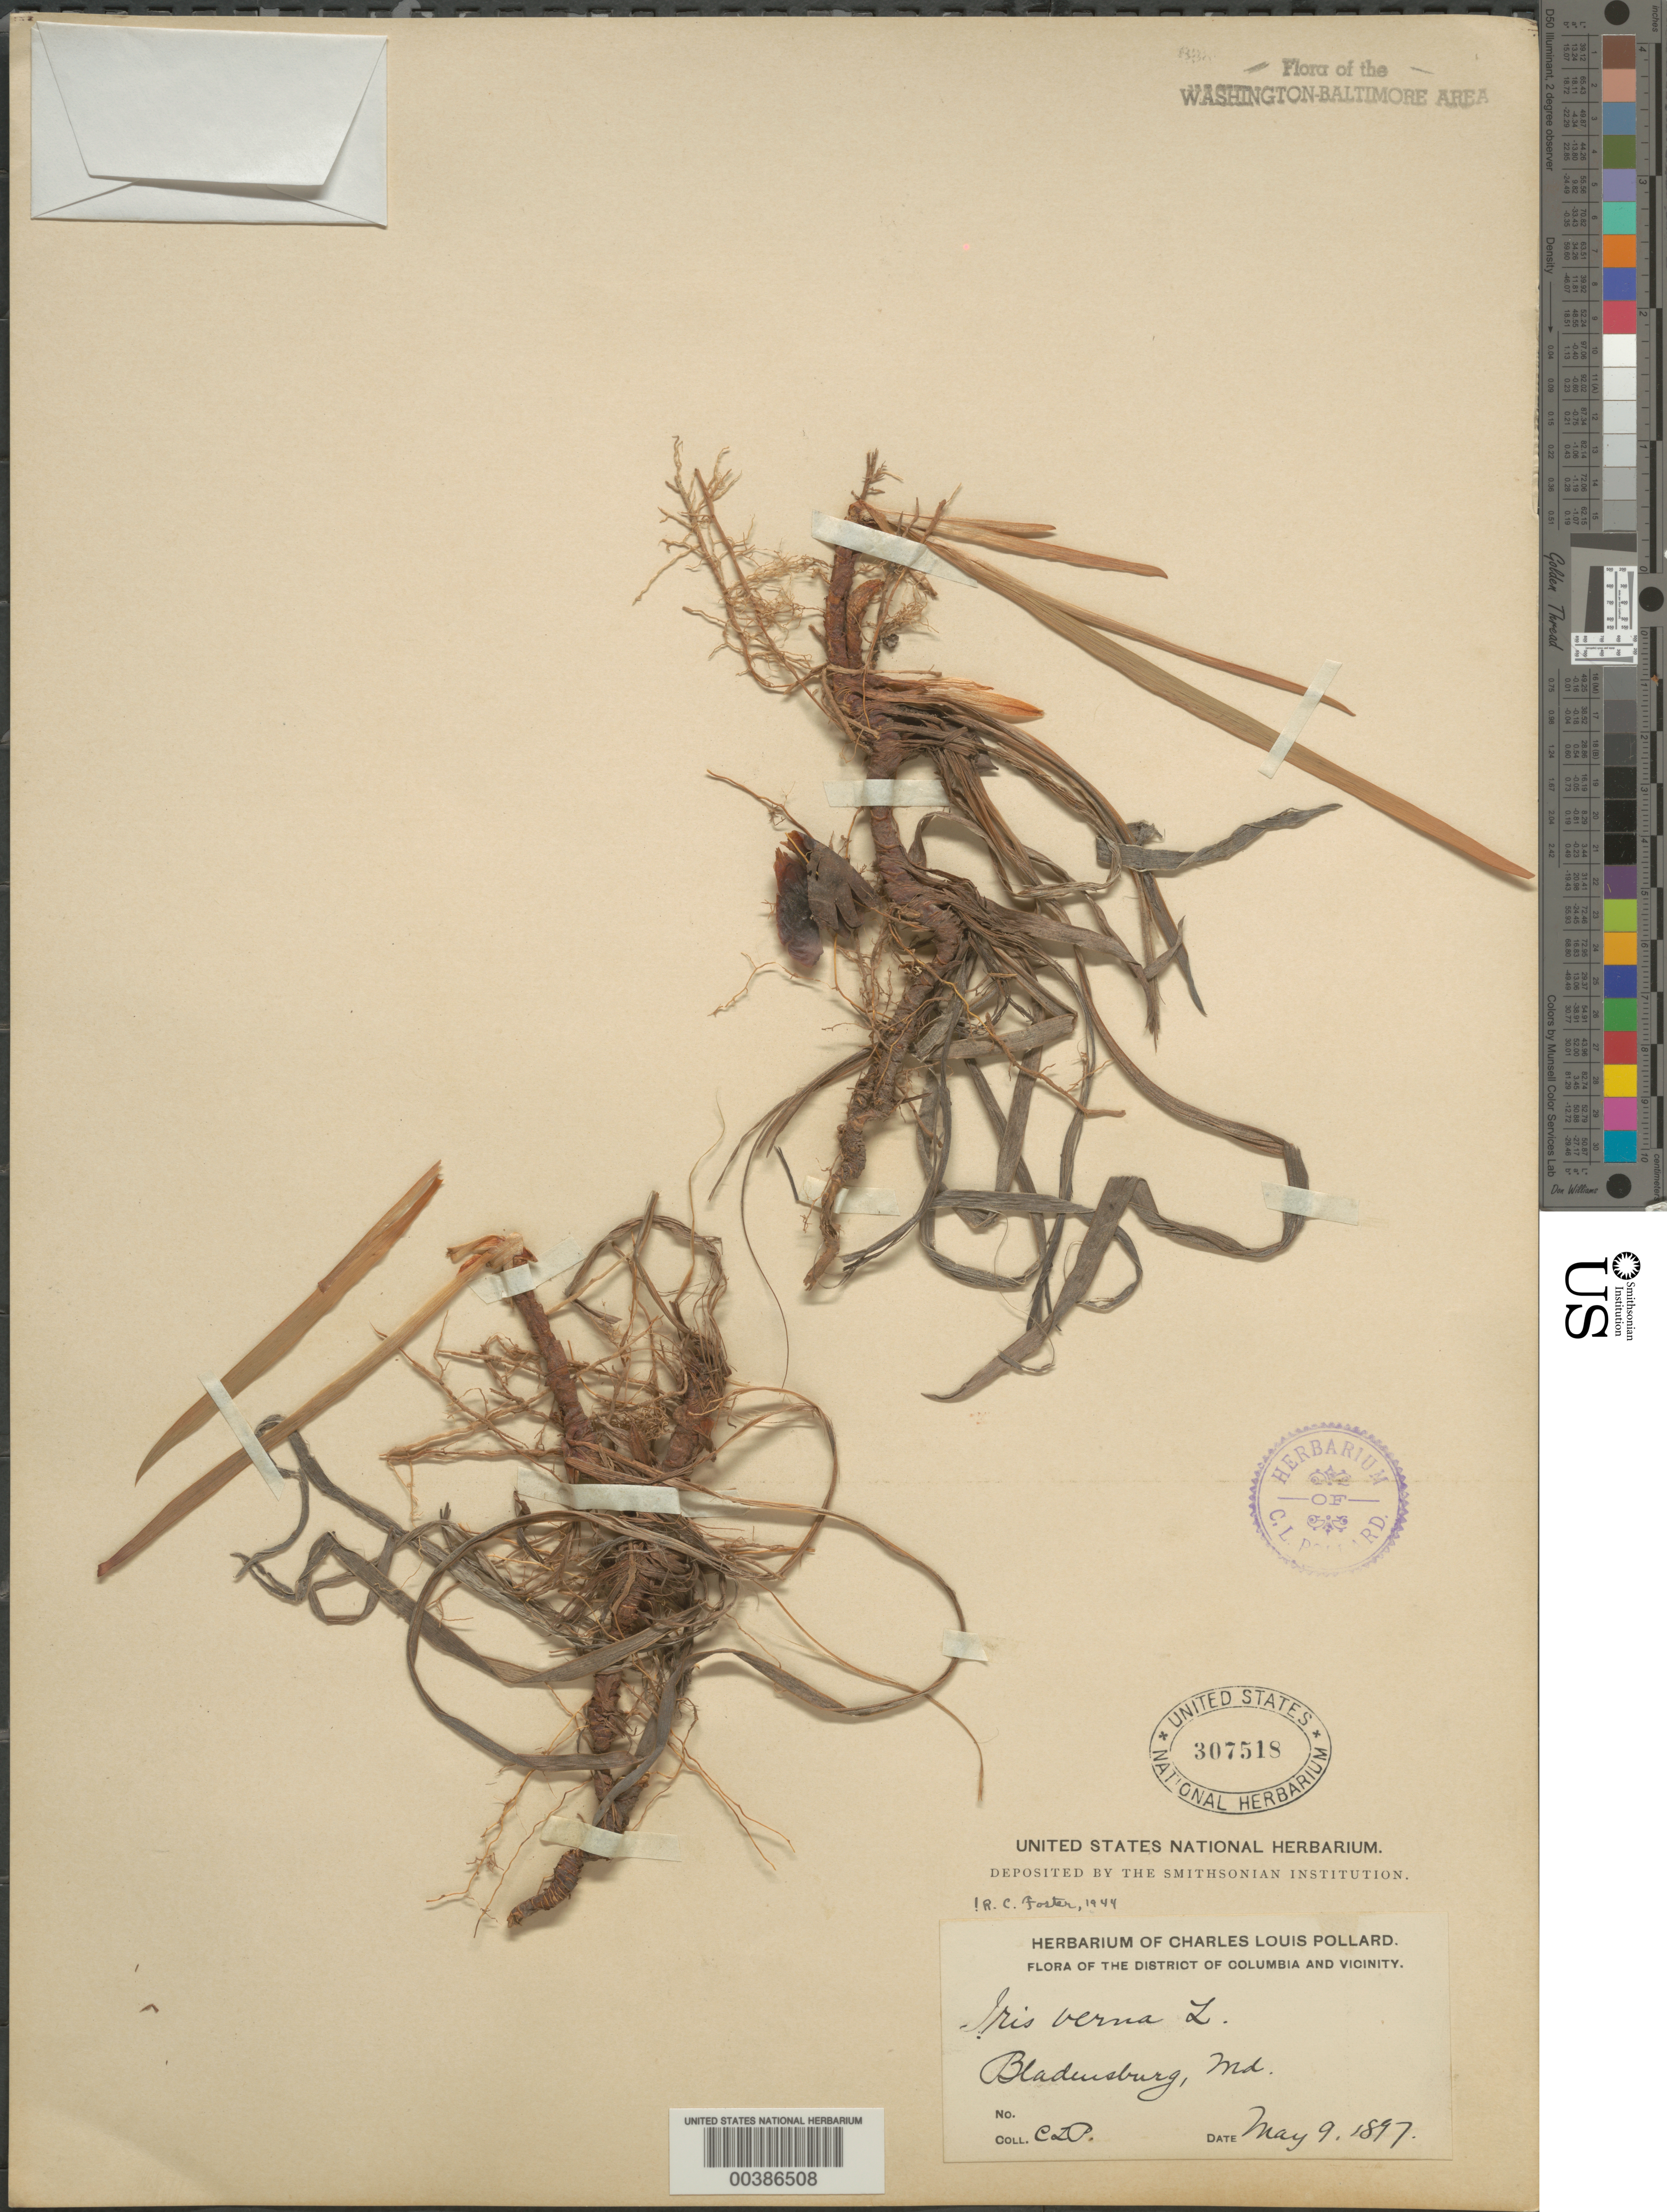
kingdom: Plantae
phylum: Tracheophyta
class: Liliopsida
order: Asparagales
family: Iridaceae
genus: Iris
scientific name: Iris verna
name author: L.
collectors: C. L. Pollard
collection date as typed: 09 May 1897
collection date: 1897-05-09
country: United States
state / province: Maryland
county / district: Prince George's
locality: Bladensburg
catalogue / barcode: US 307518